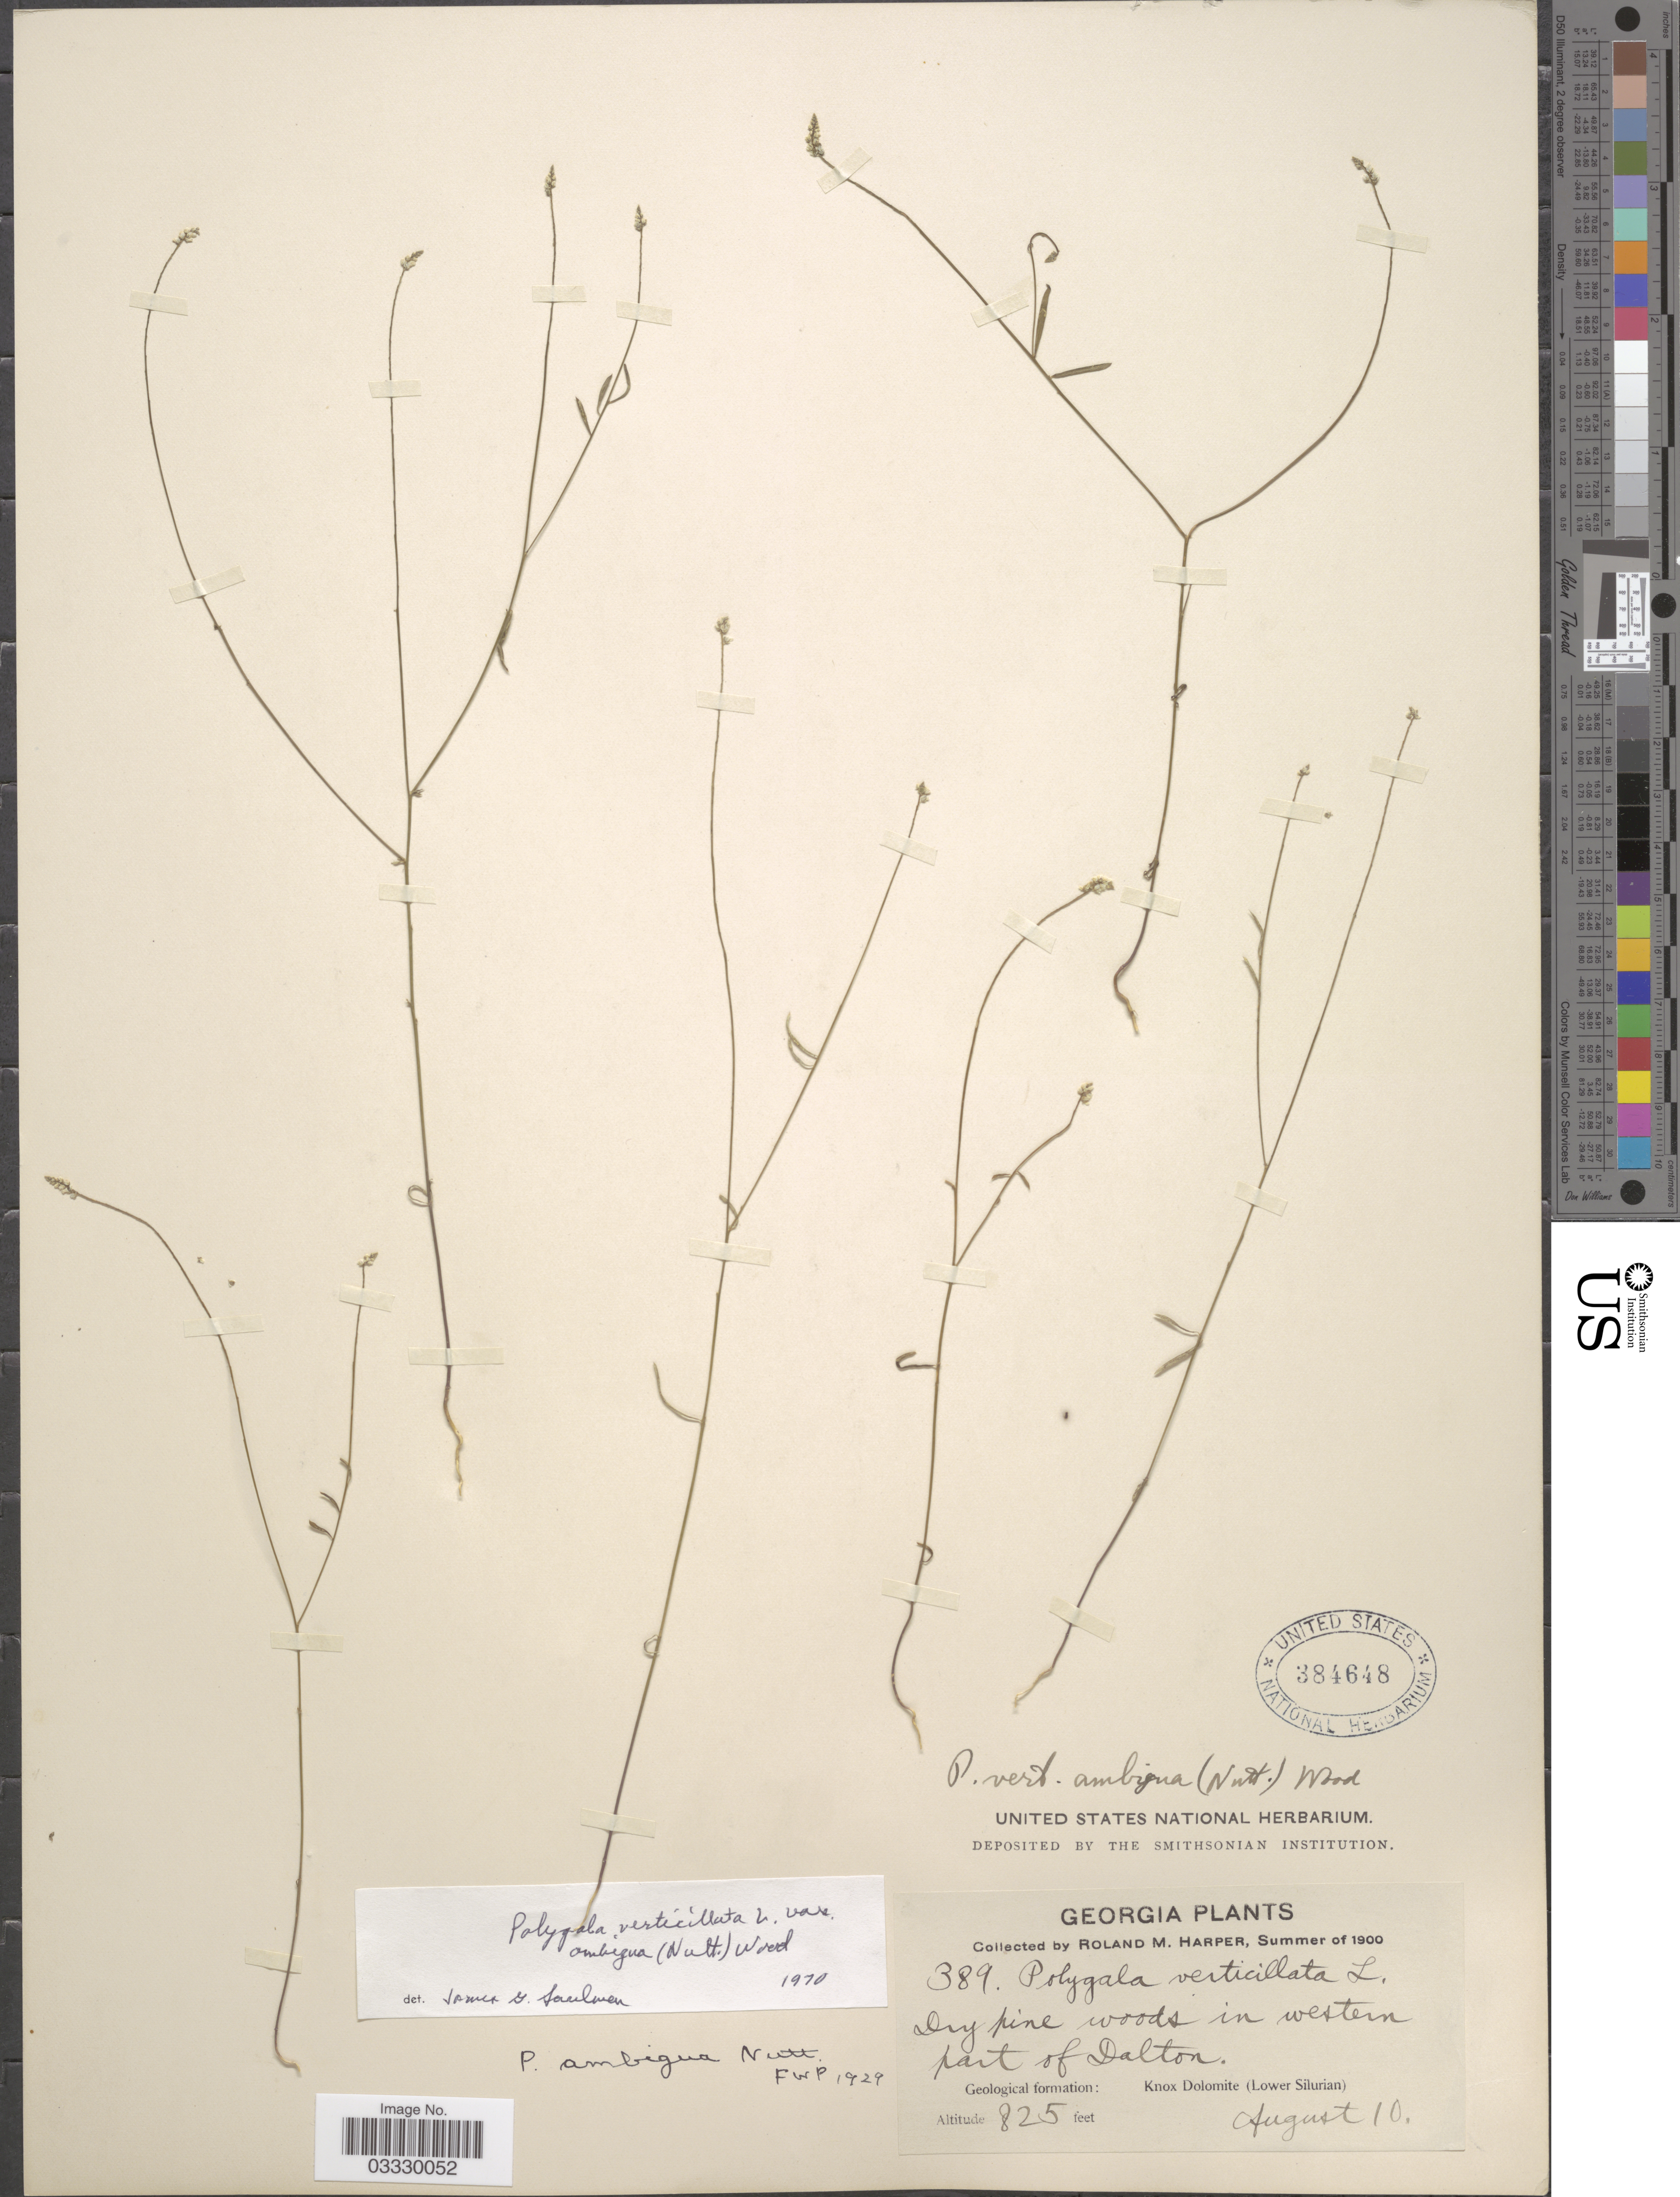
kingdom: Plantae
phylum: Tracheophyta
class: Magnoliopsida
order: Fabales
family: Polygalaceae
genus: Polygala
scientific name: Polygala ambigua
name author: Nutt.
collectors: R. M. Harper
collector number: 389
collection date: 1900-08-10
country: United States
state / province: Georgia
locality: Dry pine woods in western part of Dalton. Geological formation: Knox Dolomite (Lower Silurian).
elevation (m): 251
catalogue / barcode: US 384648